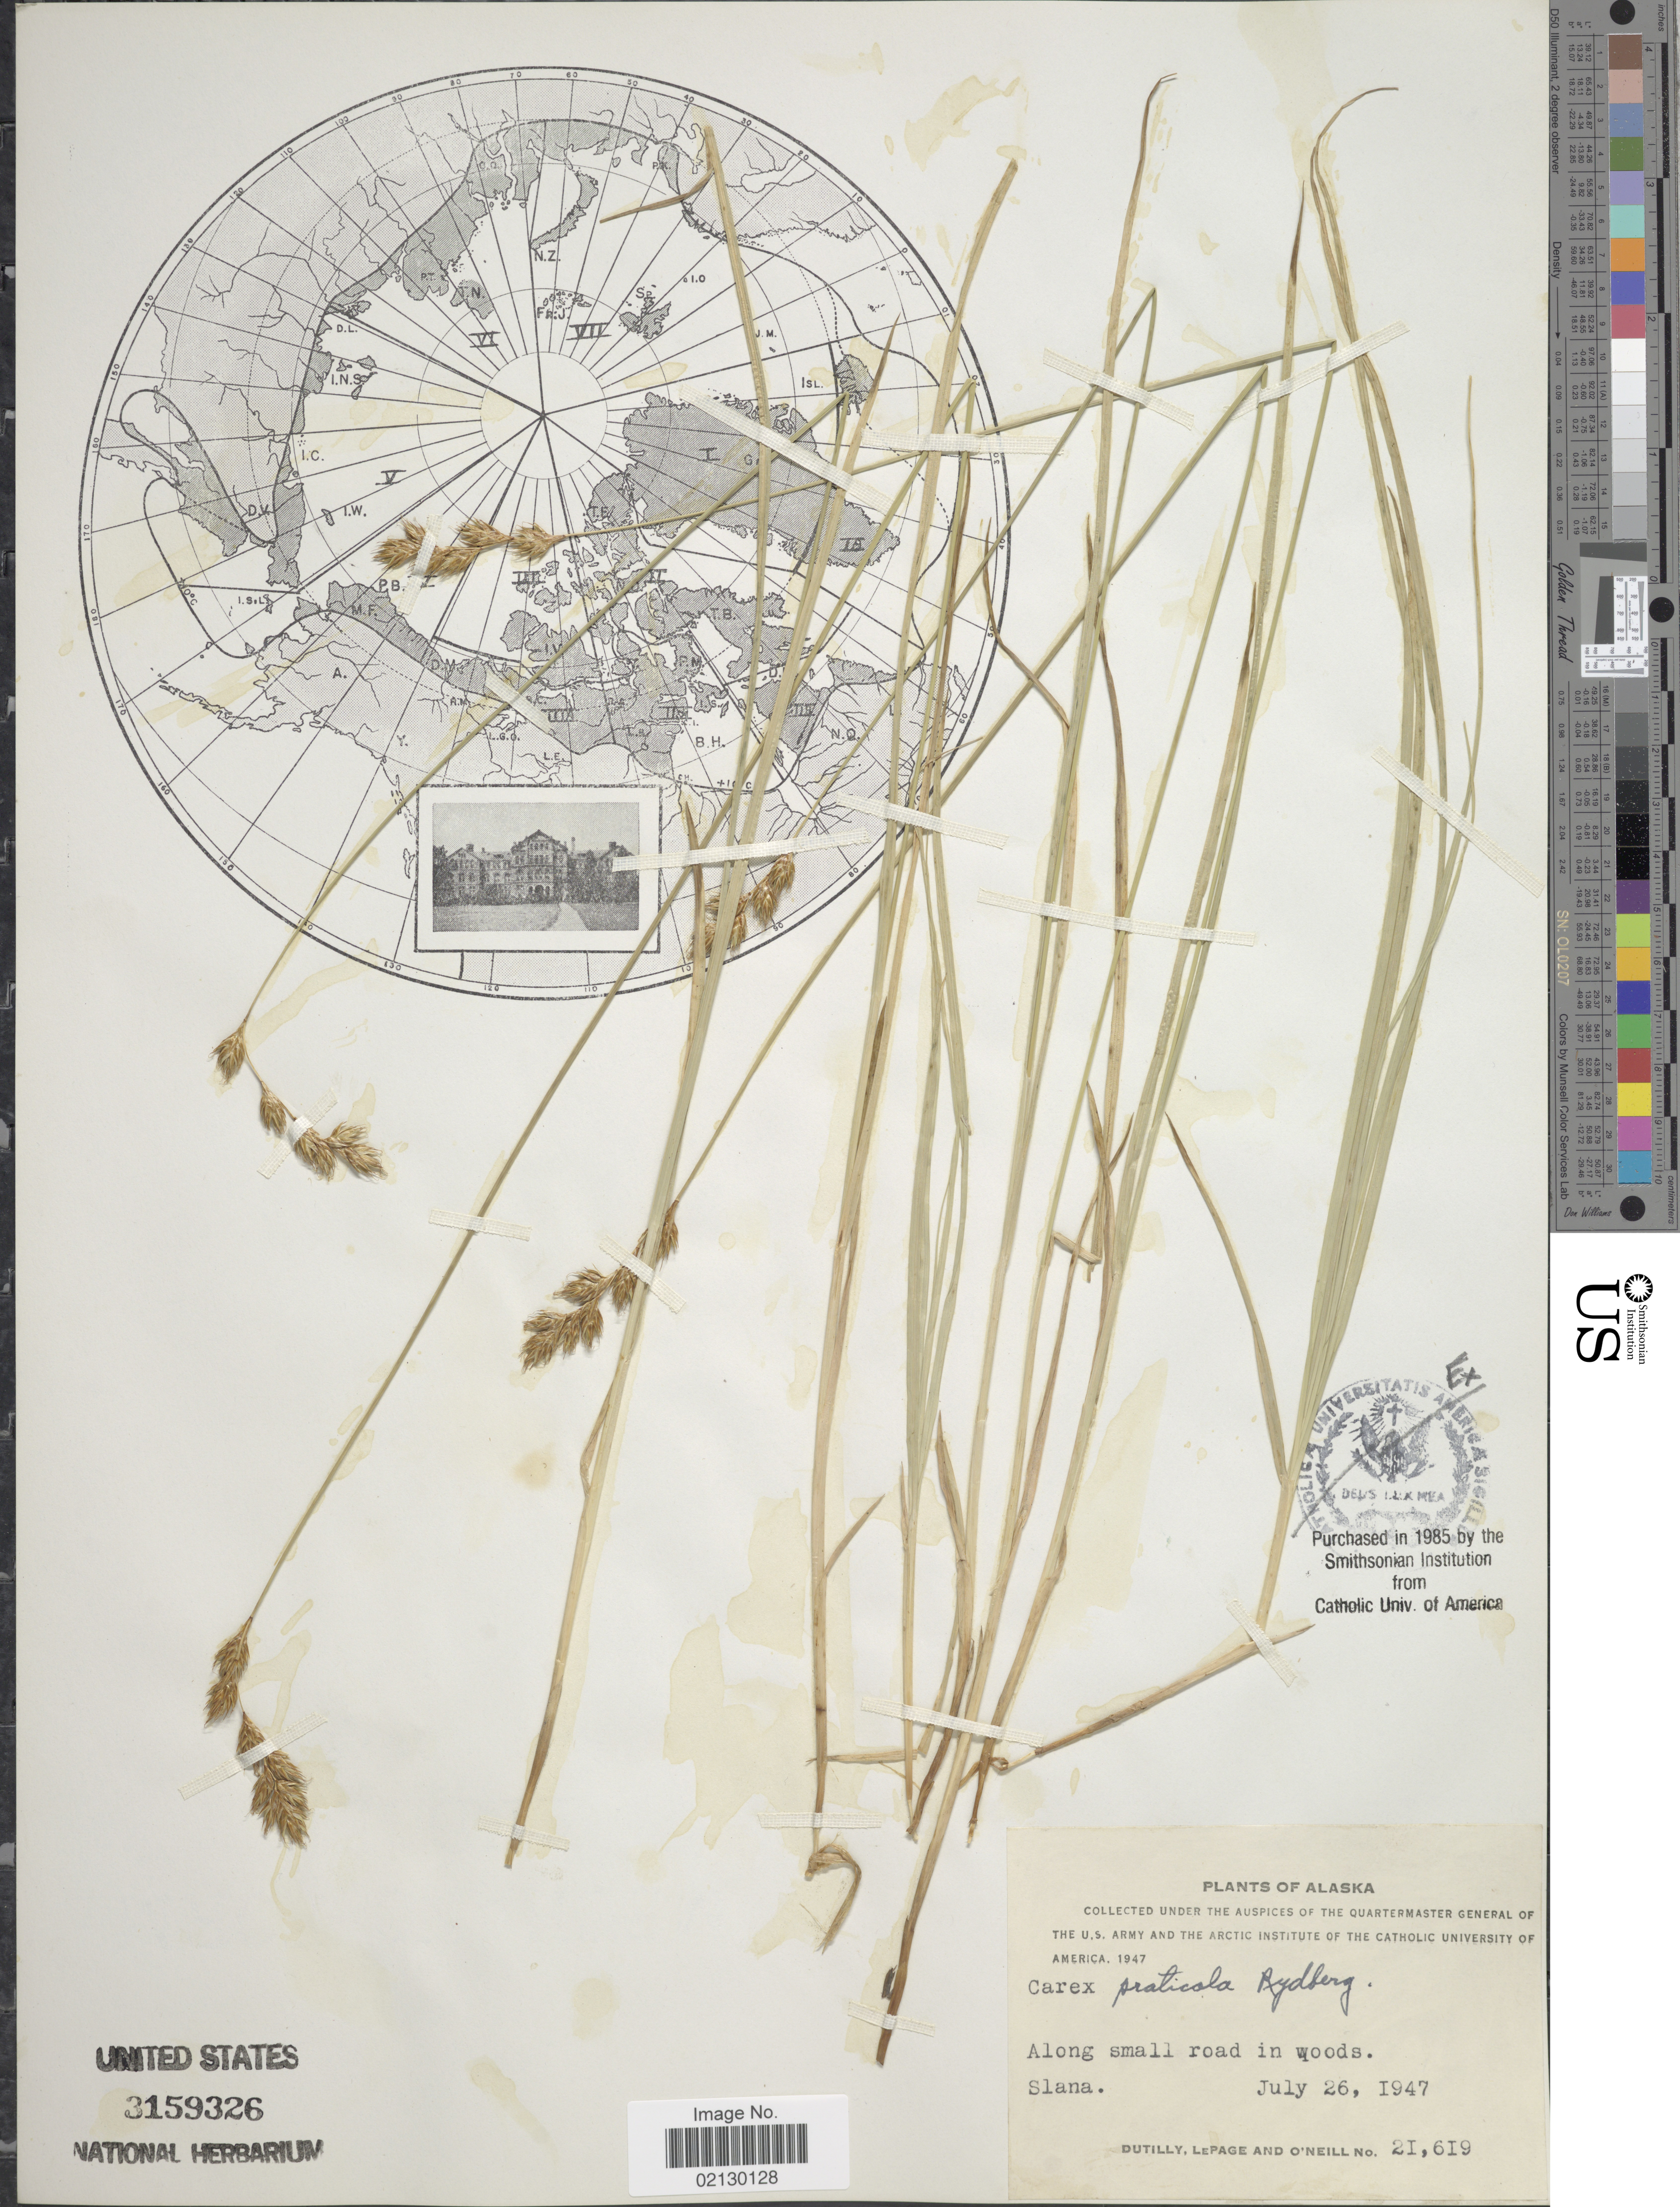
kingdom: Plantae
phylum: Tracheophyta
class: Liliopsida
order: Poales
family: Cyperaceae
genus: Carex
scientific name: Carex praticola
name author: Rydb.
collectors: -. Dutilly, -. LePage & O' Neill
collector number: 21619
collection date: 1947-07-26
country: United States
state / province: Alaska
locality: Alogn small road in woods, Slana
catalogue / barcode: US 3159326